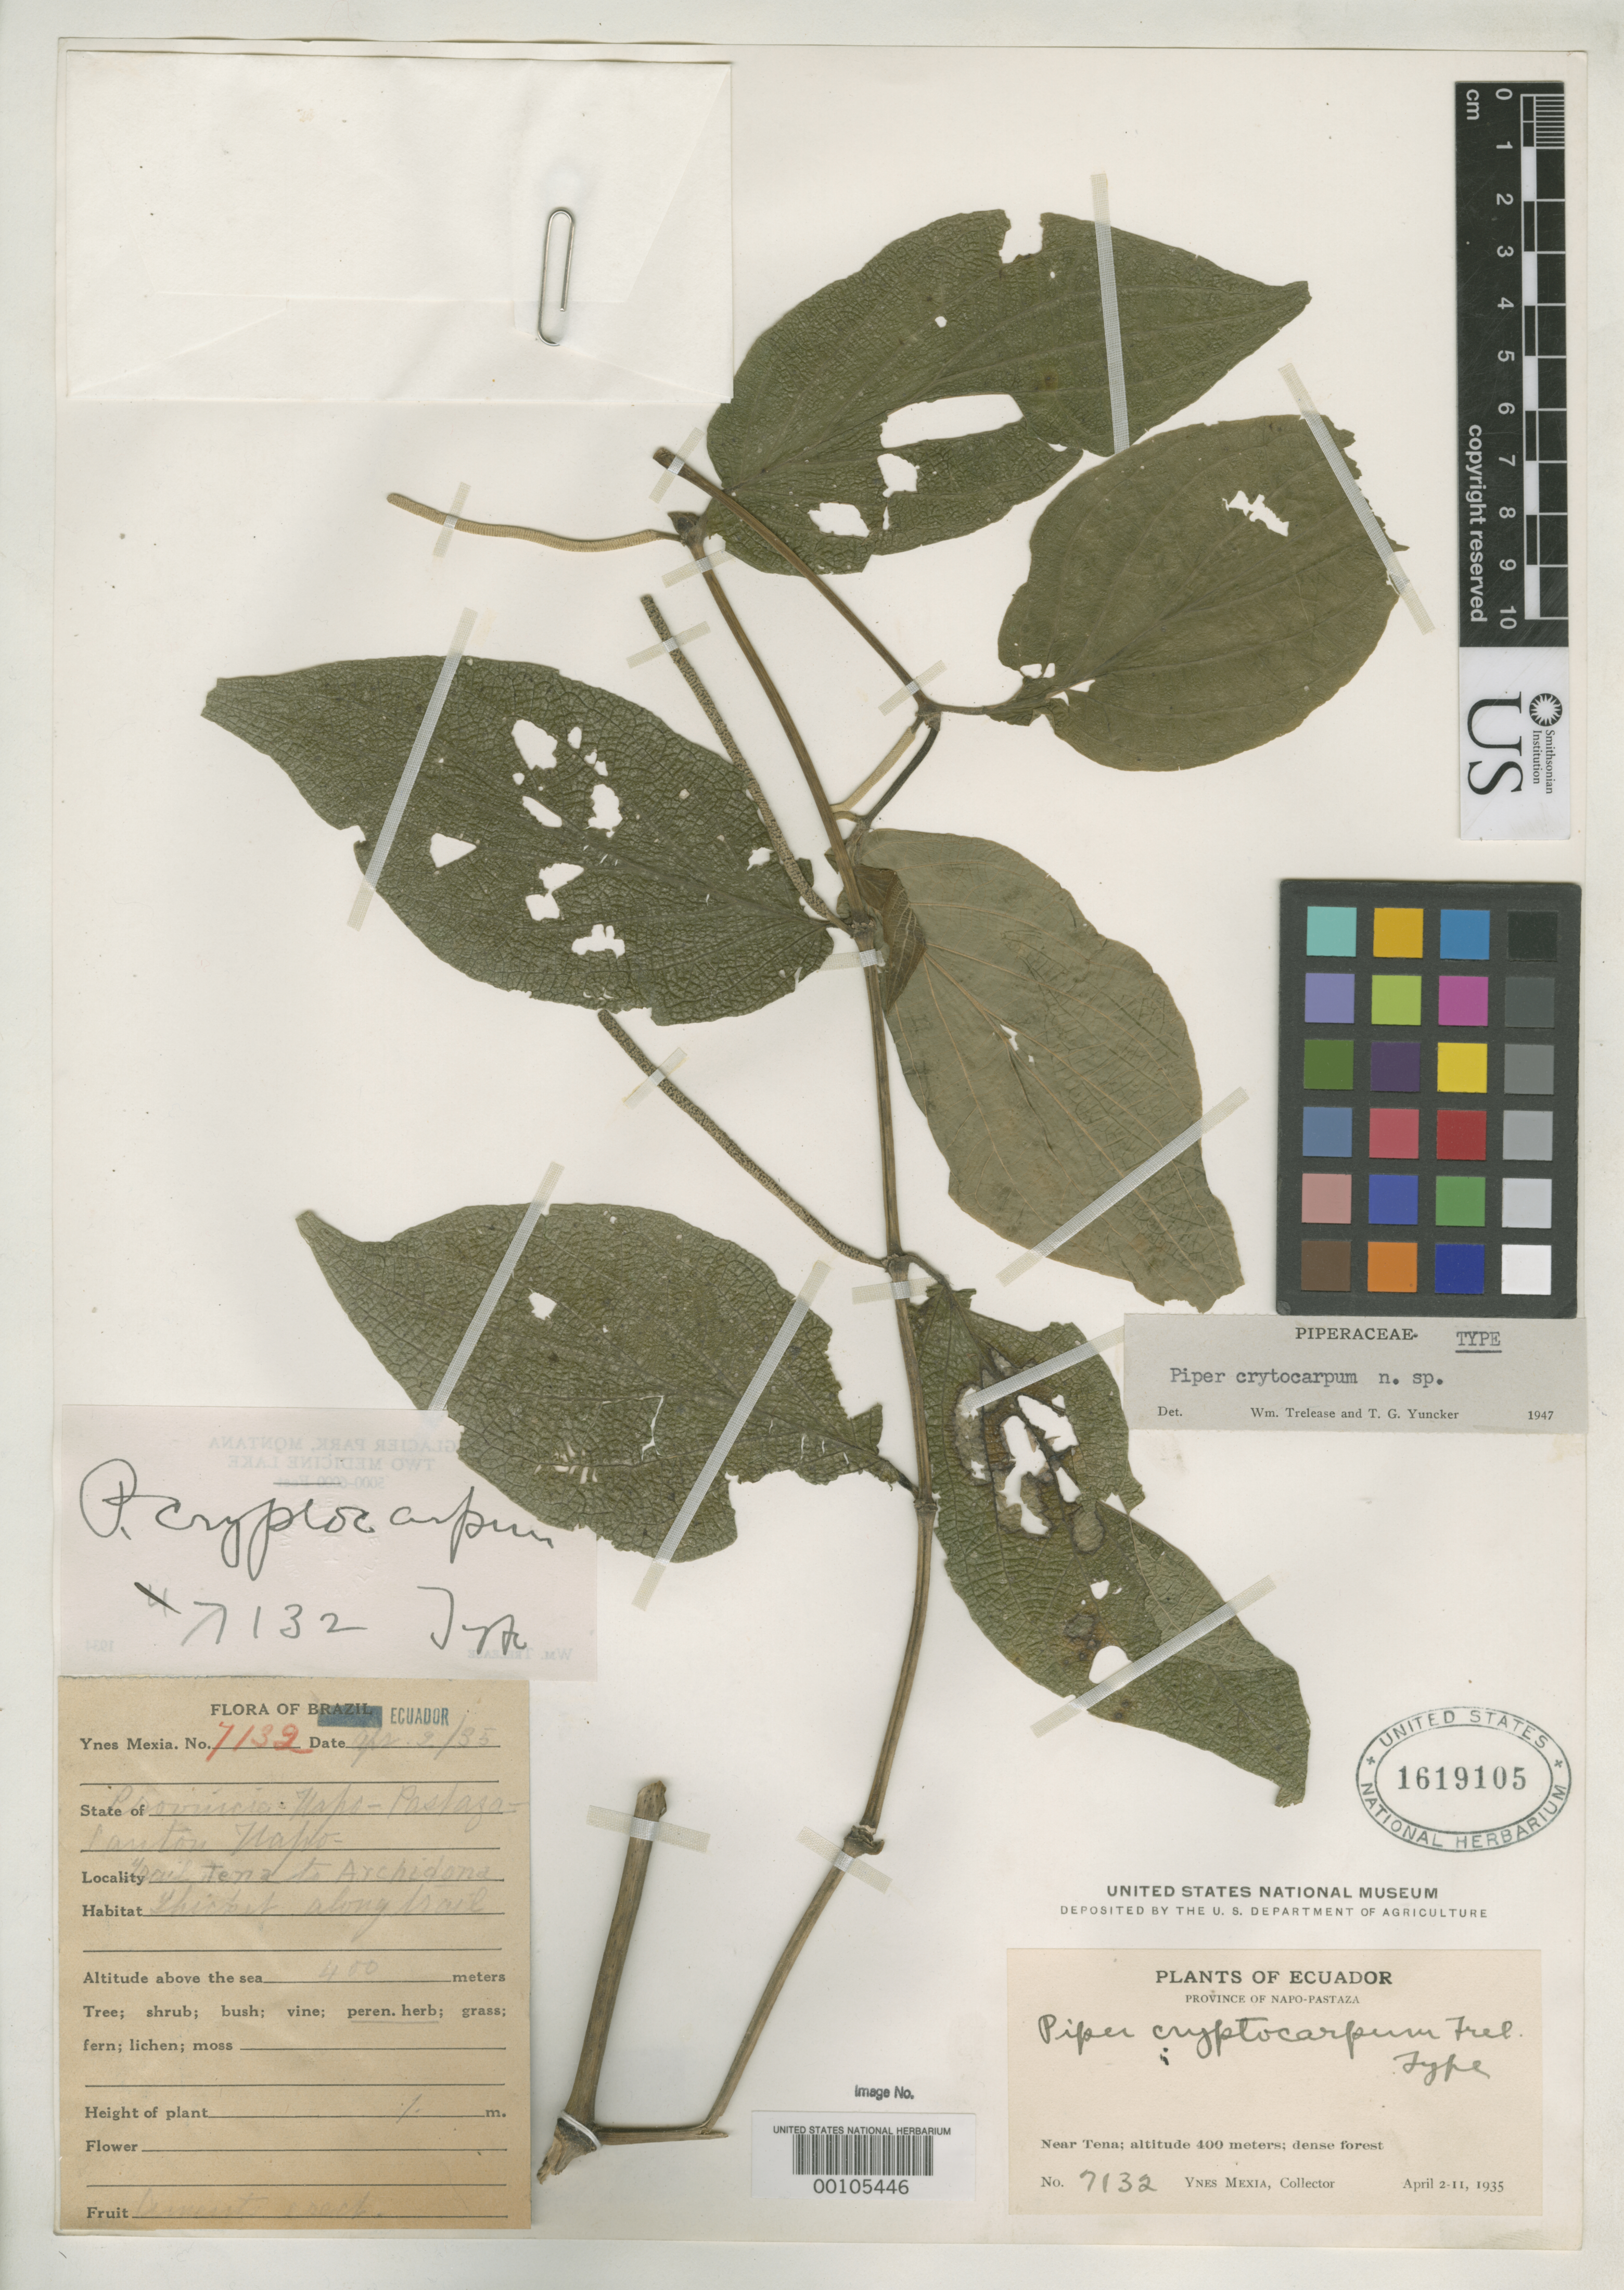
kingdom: Plantae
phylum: Tracheophyta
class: Magnoliopsida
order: Piperales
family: Piperaceae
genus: Piper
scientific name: Piper cryptocarpum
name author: Trel. & Yunck.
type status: Holotype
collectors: Y. Mexia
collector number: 7132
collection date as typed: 02 Apr 1935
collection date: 1935-04-02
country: Ecuador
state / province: Napo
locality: Between Tena and Archidona.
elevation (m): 400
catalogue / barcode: US 1619105